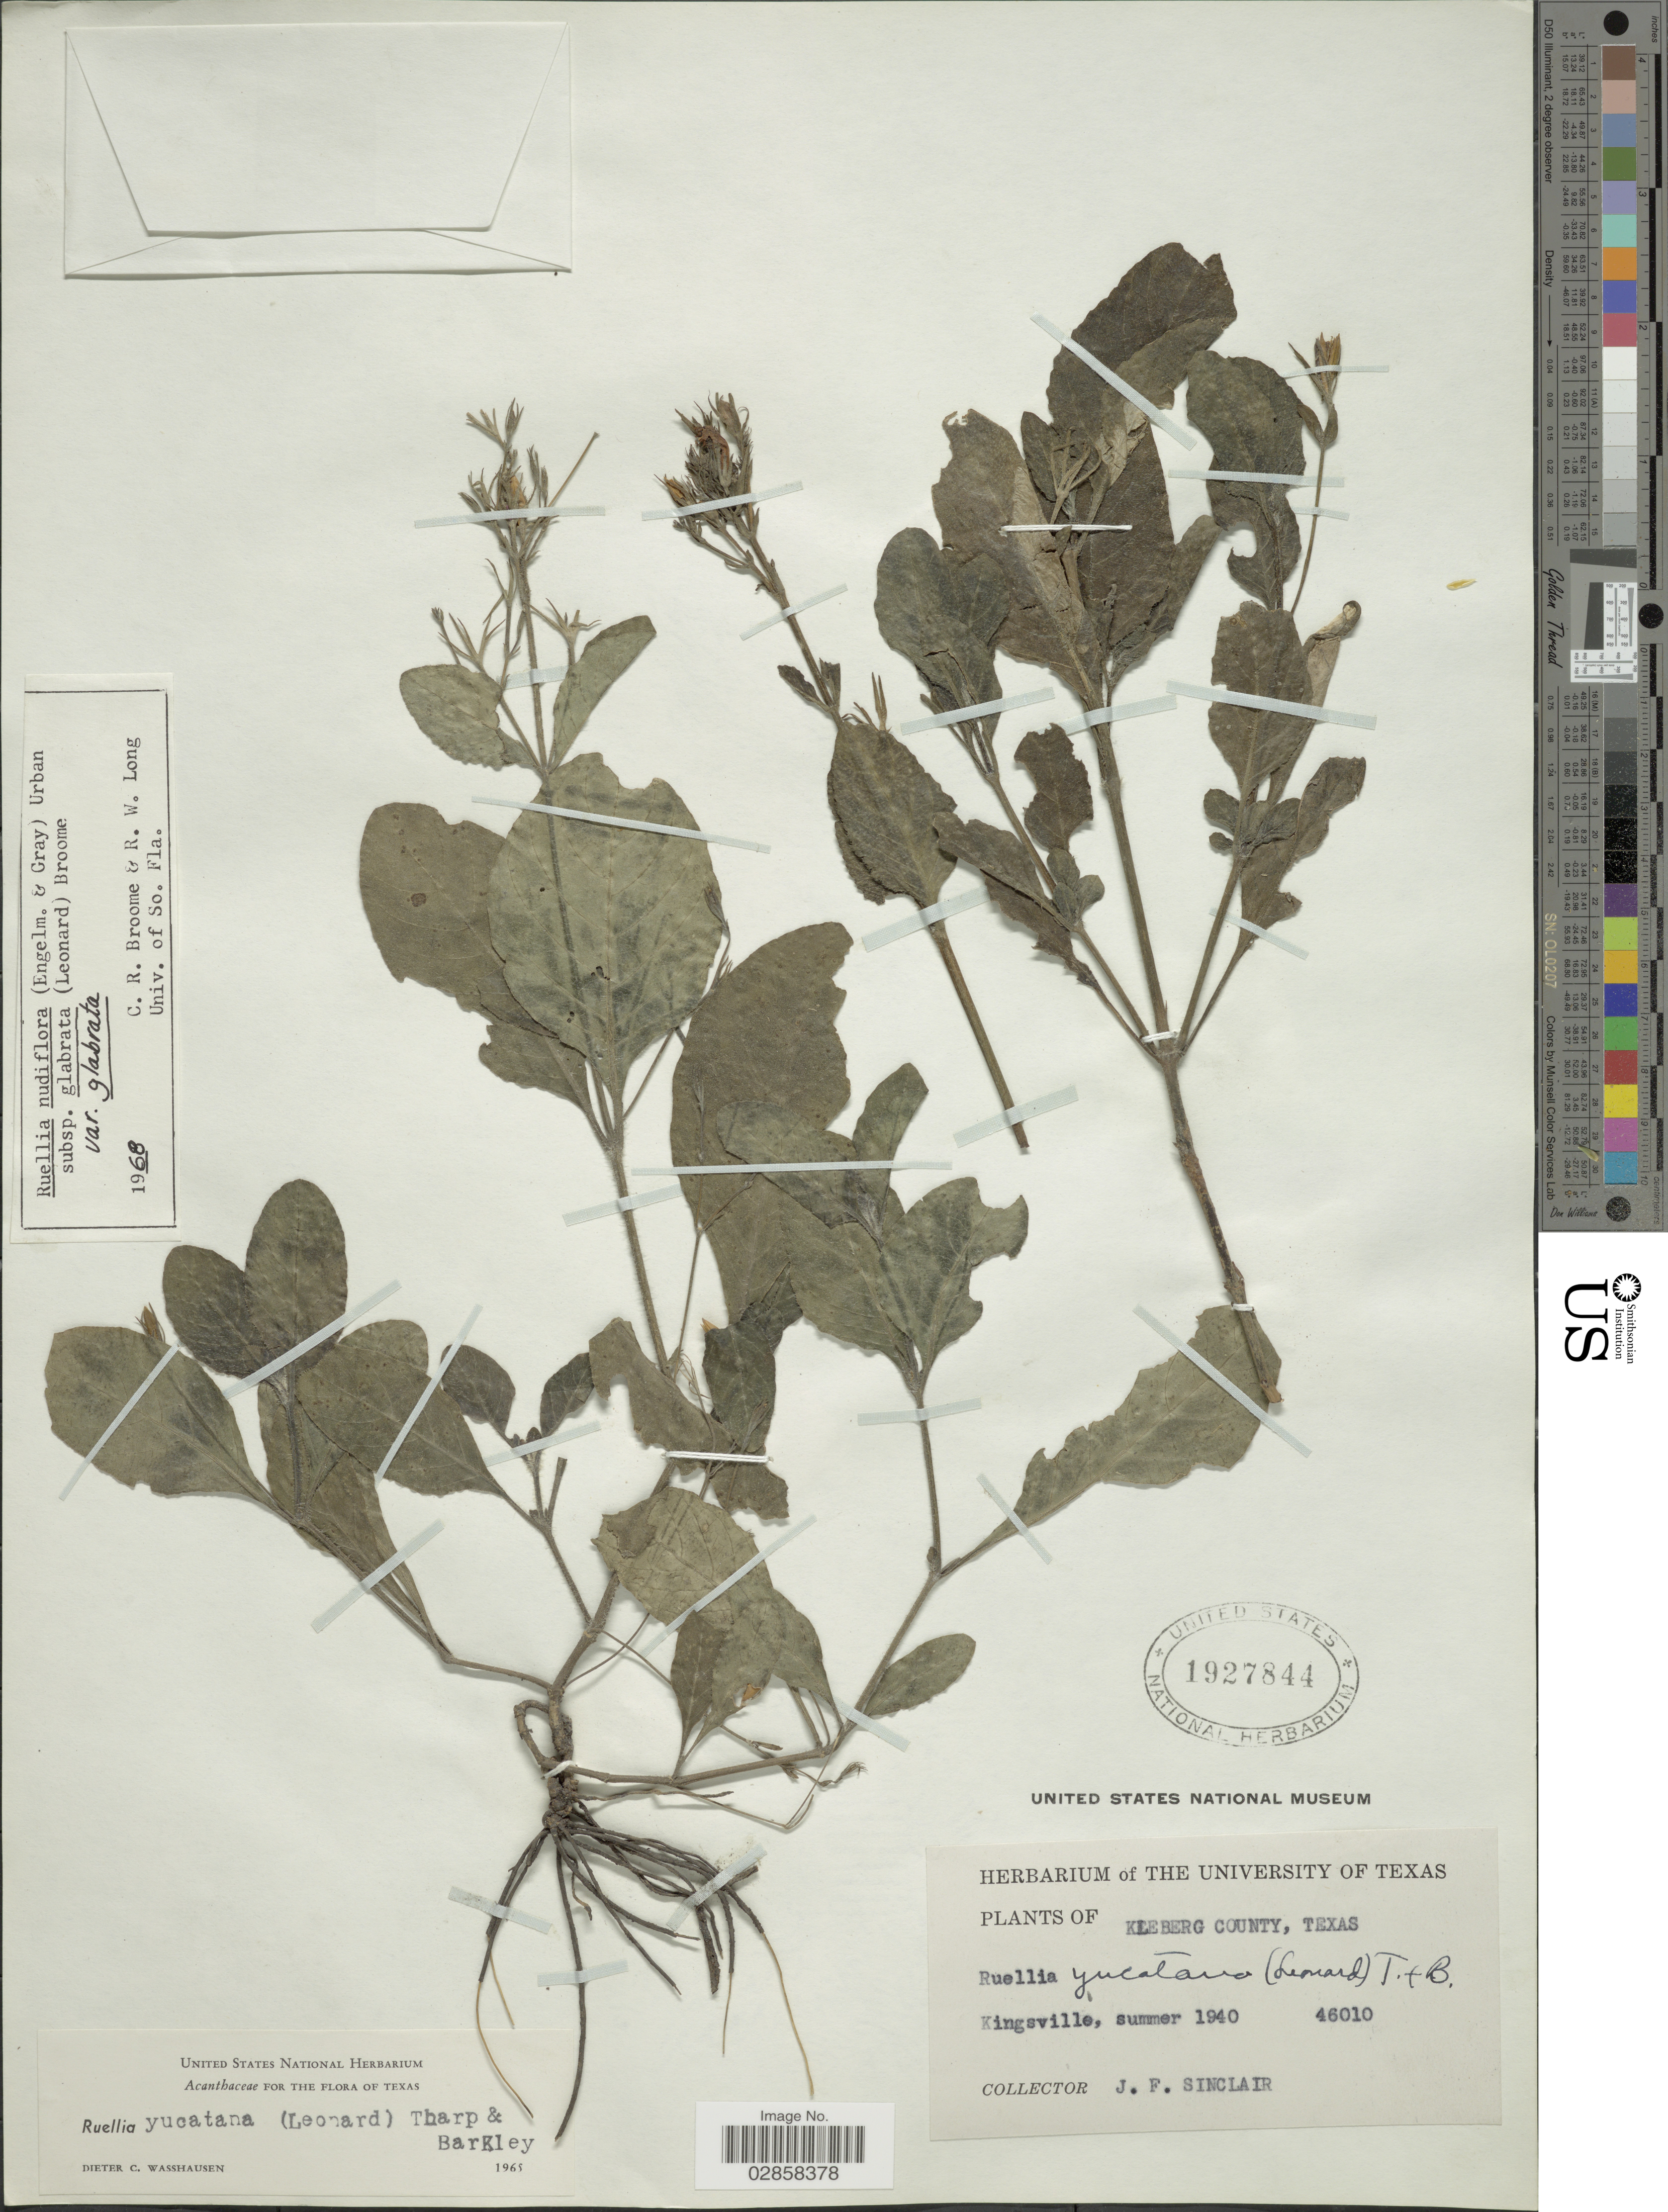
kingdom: Plantae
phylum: Tracheophyta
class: Magnoliopsida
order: Lamiales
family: Acanthaceae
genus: Ruellia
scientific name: Ruellia yucatana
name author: (Leonard) Tharp & F.A. Barkley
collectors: J. Sinclair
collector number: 46010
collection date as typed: summer 1940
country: United States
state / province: Texas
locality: Kleberg County. Kingsville.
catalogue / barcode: US 1927844